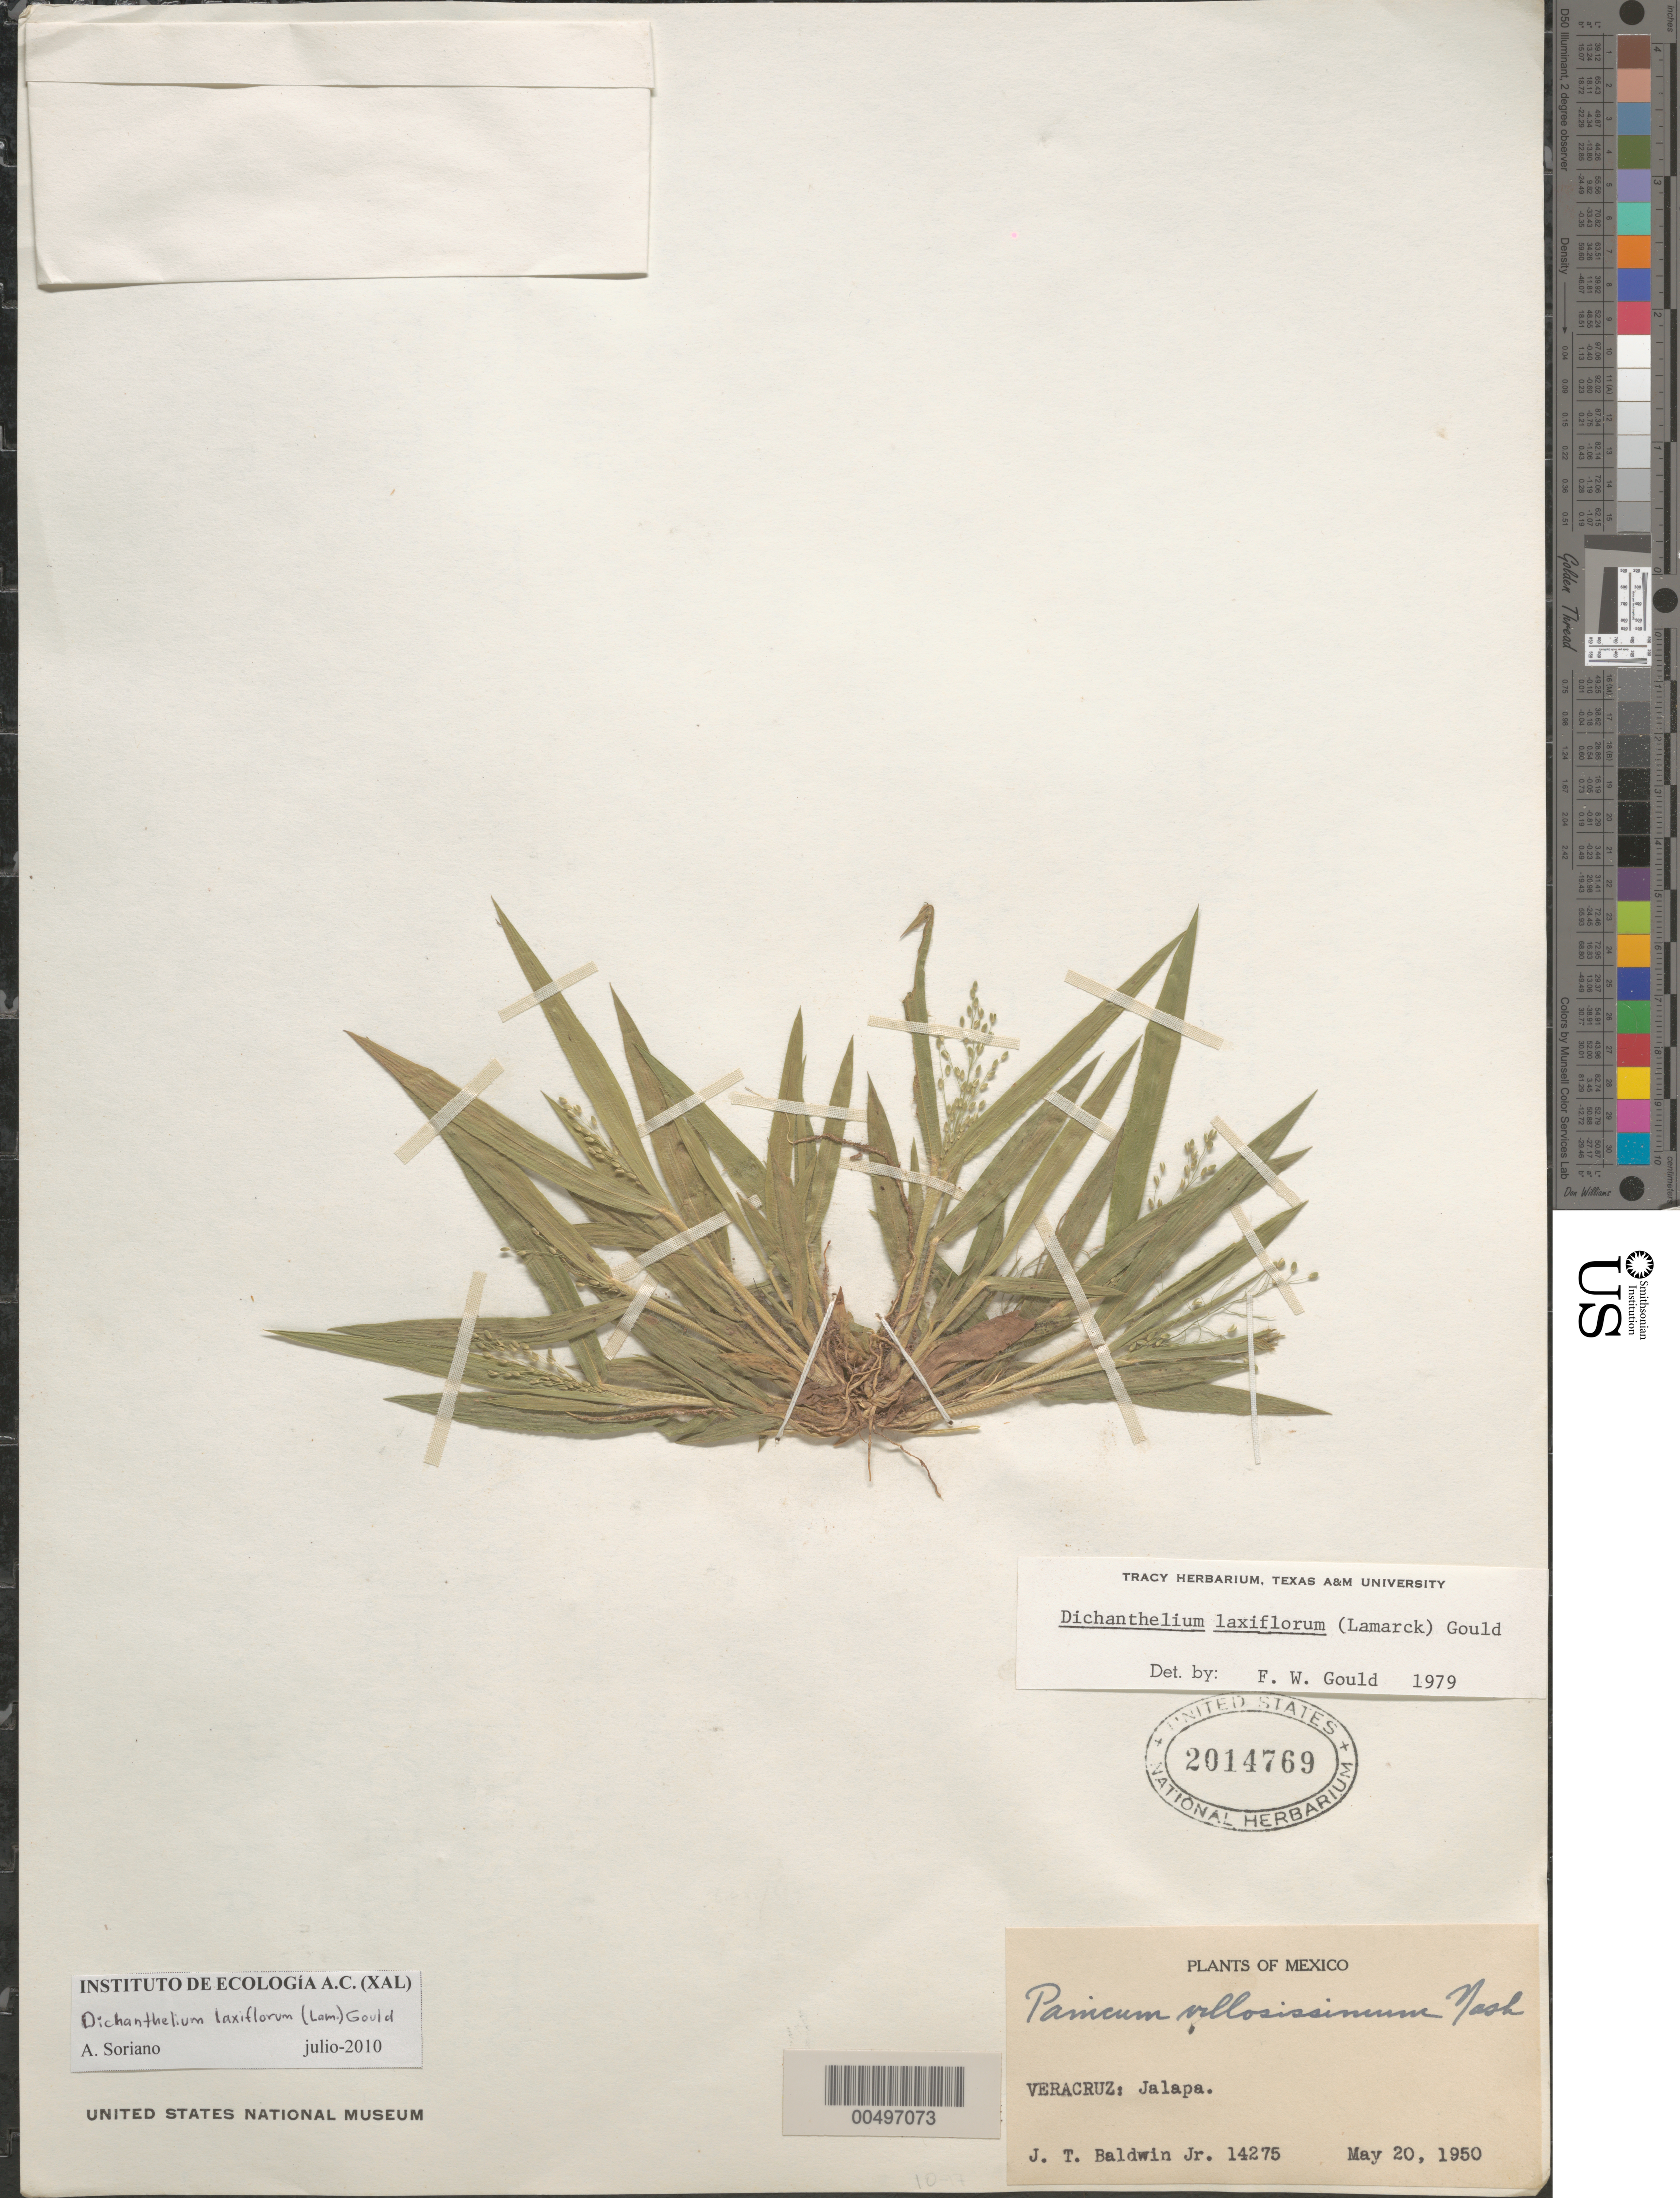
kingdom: Plantae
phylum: Tracheophyta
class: Liliopsida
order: Poales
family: Poaceae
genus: Dichanthelium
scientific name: Dichanthelium laxiflorum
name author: (Lam.) Gould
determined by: Gould, F. W.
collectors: J. T. Baldwin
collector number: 14275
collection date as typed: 20 May 1950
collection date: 1950-05-20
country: Mexico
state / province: Veracruz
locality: Jalapa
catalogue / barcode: US 2014769